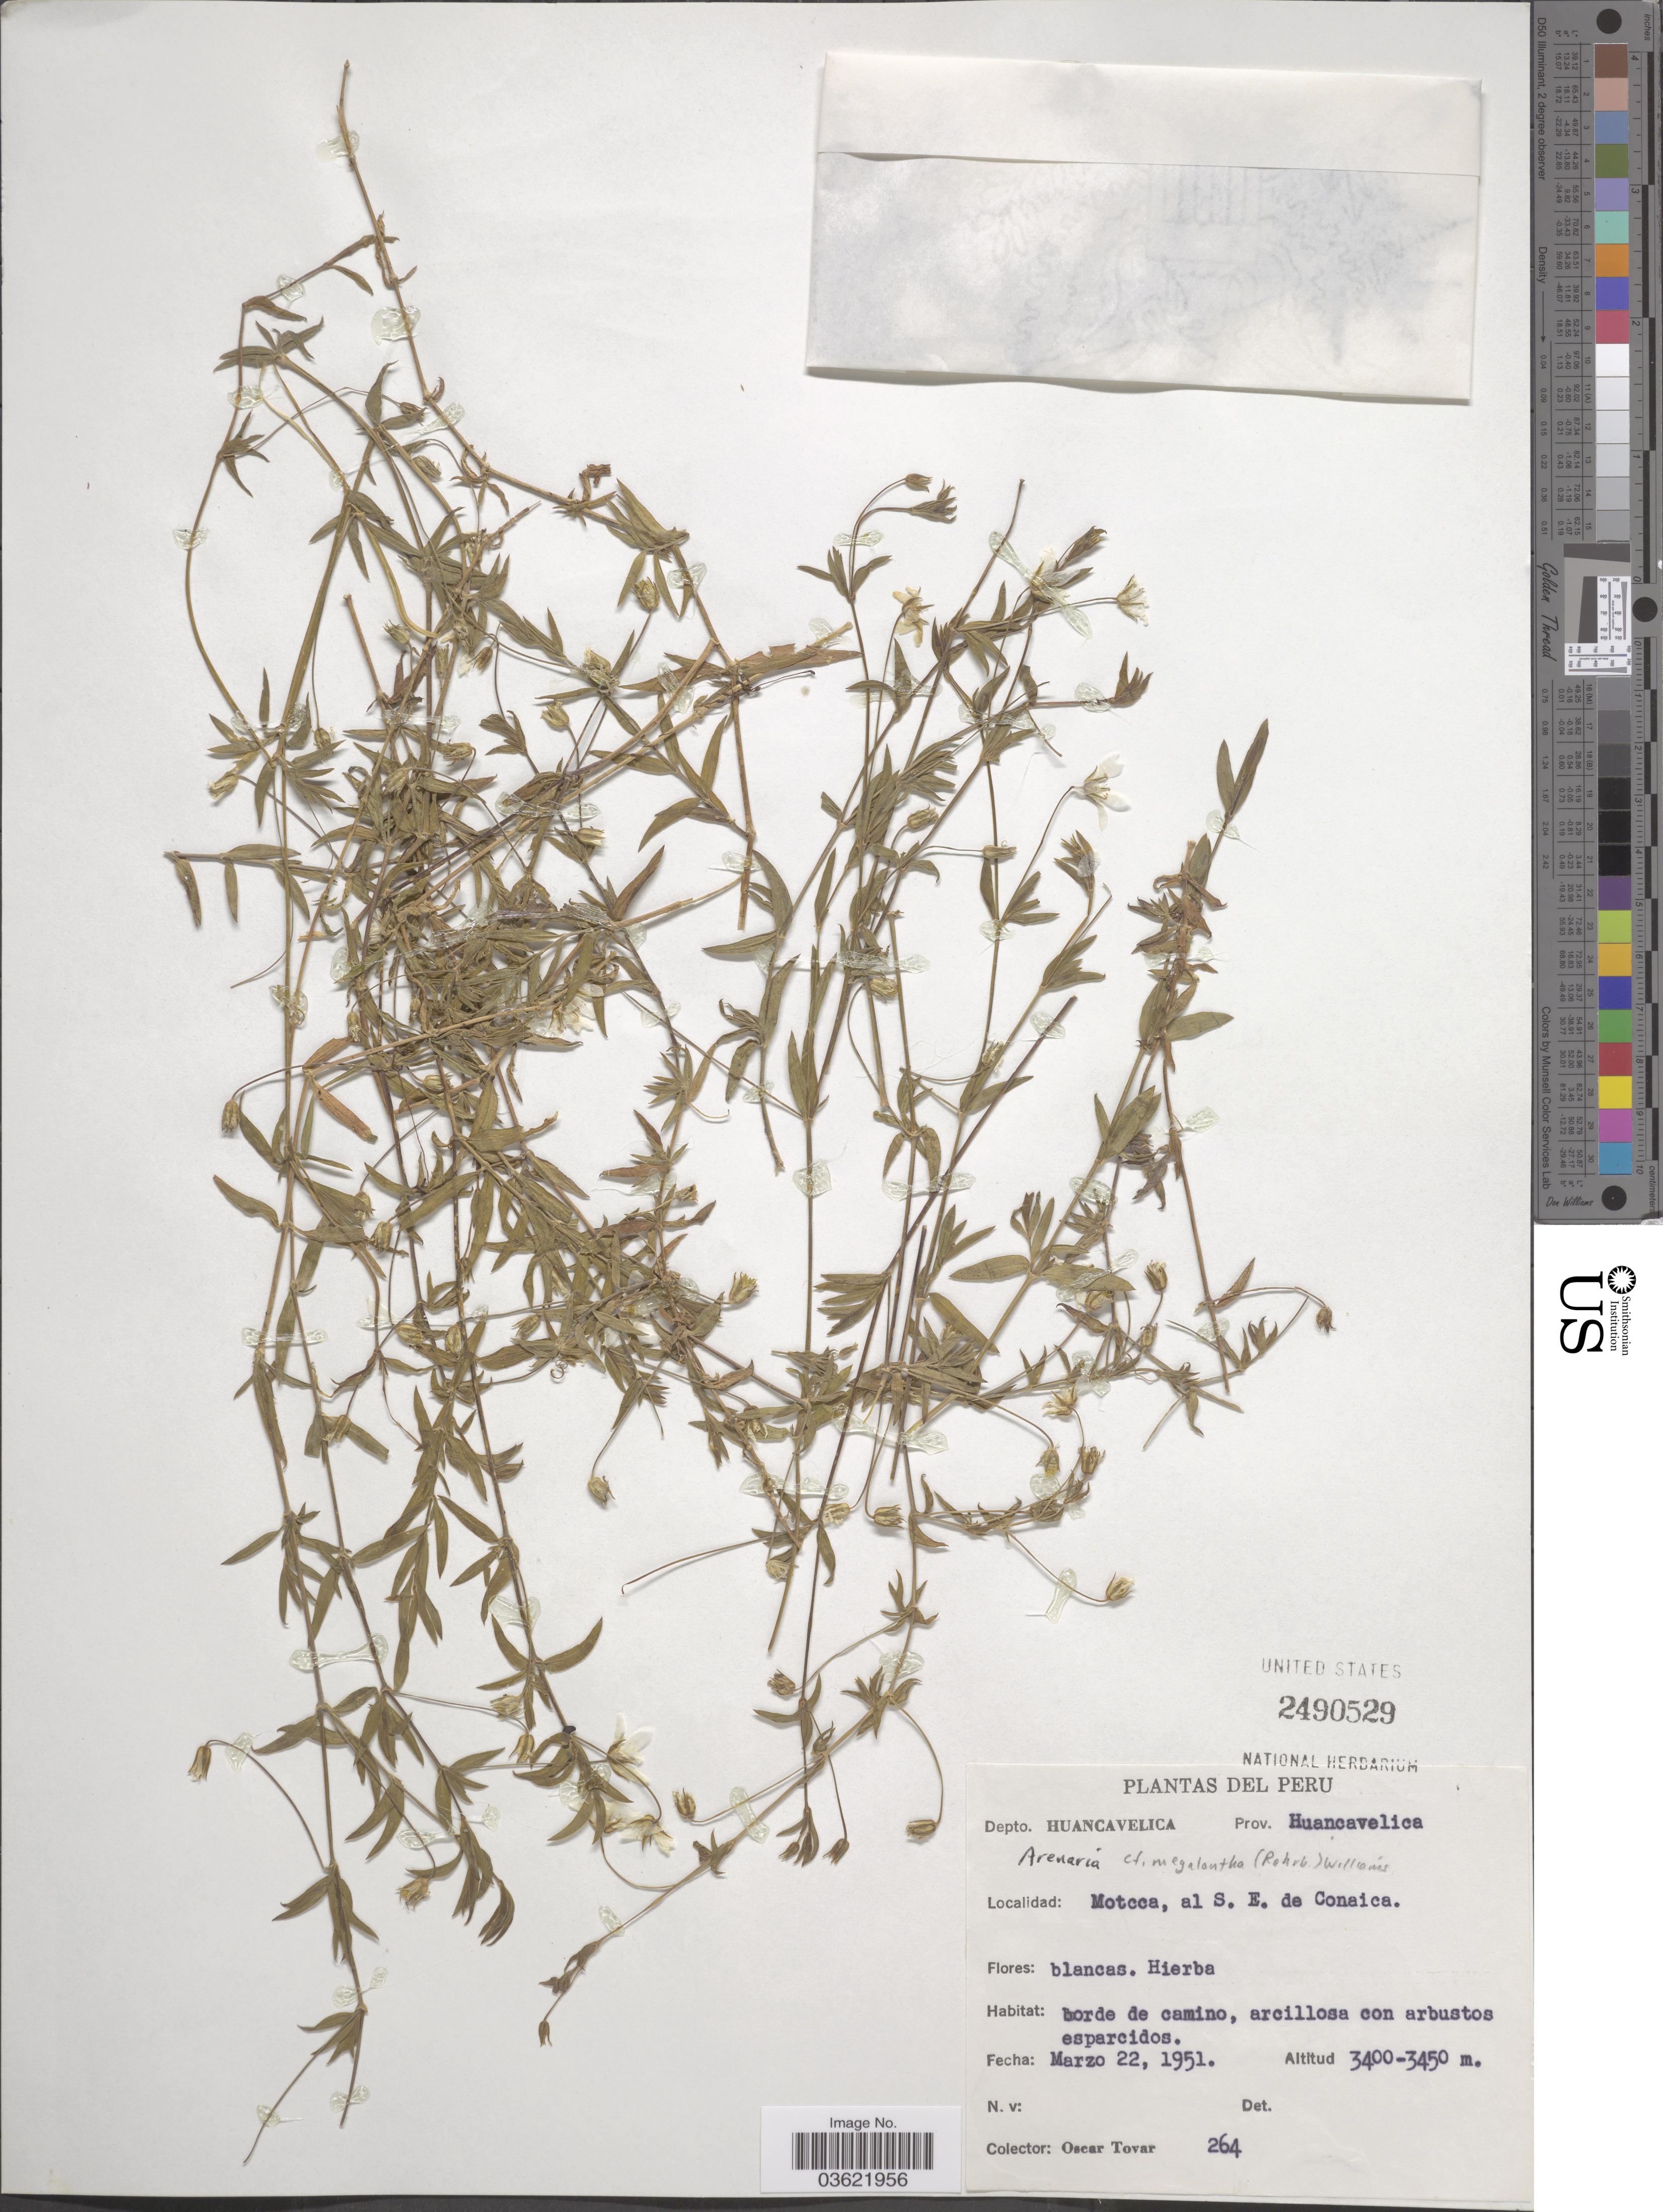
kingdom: Plantae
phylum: Tracheophyta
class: Magnoliopsida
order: Caryophyllales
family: Caryophyllaceae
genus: Arenaria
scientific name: Arenaria megalantha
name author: (Rohrb.) F.N. Williams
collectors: Ó. Tovar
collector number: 264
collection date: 1951-03-22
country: Peru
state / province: Huancavelica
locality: Depto. Huancavelica. Motcca, al S. E. de Conaica.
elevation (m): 3400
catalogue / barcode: US 2490529